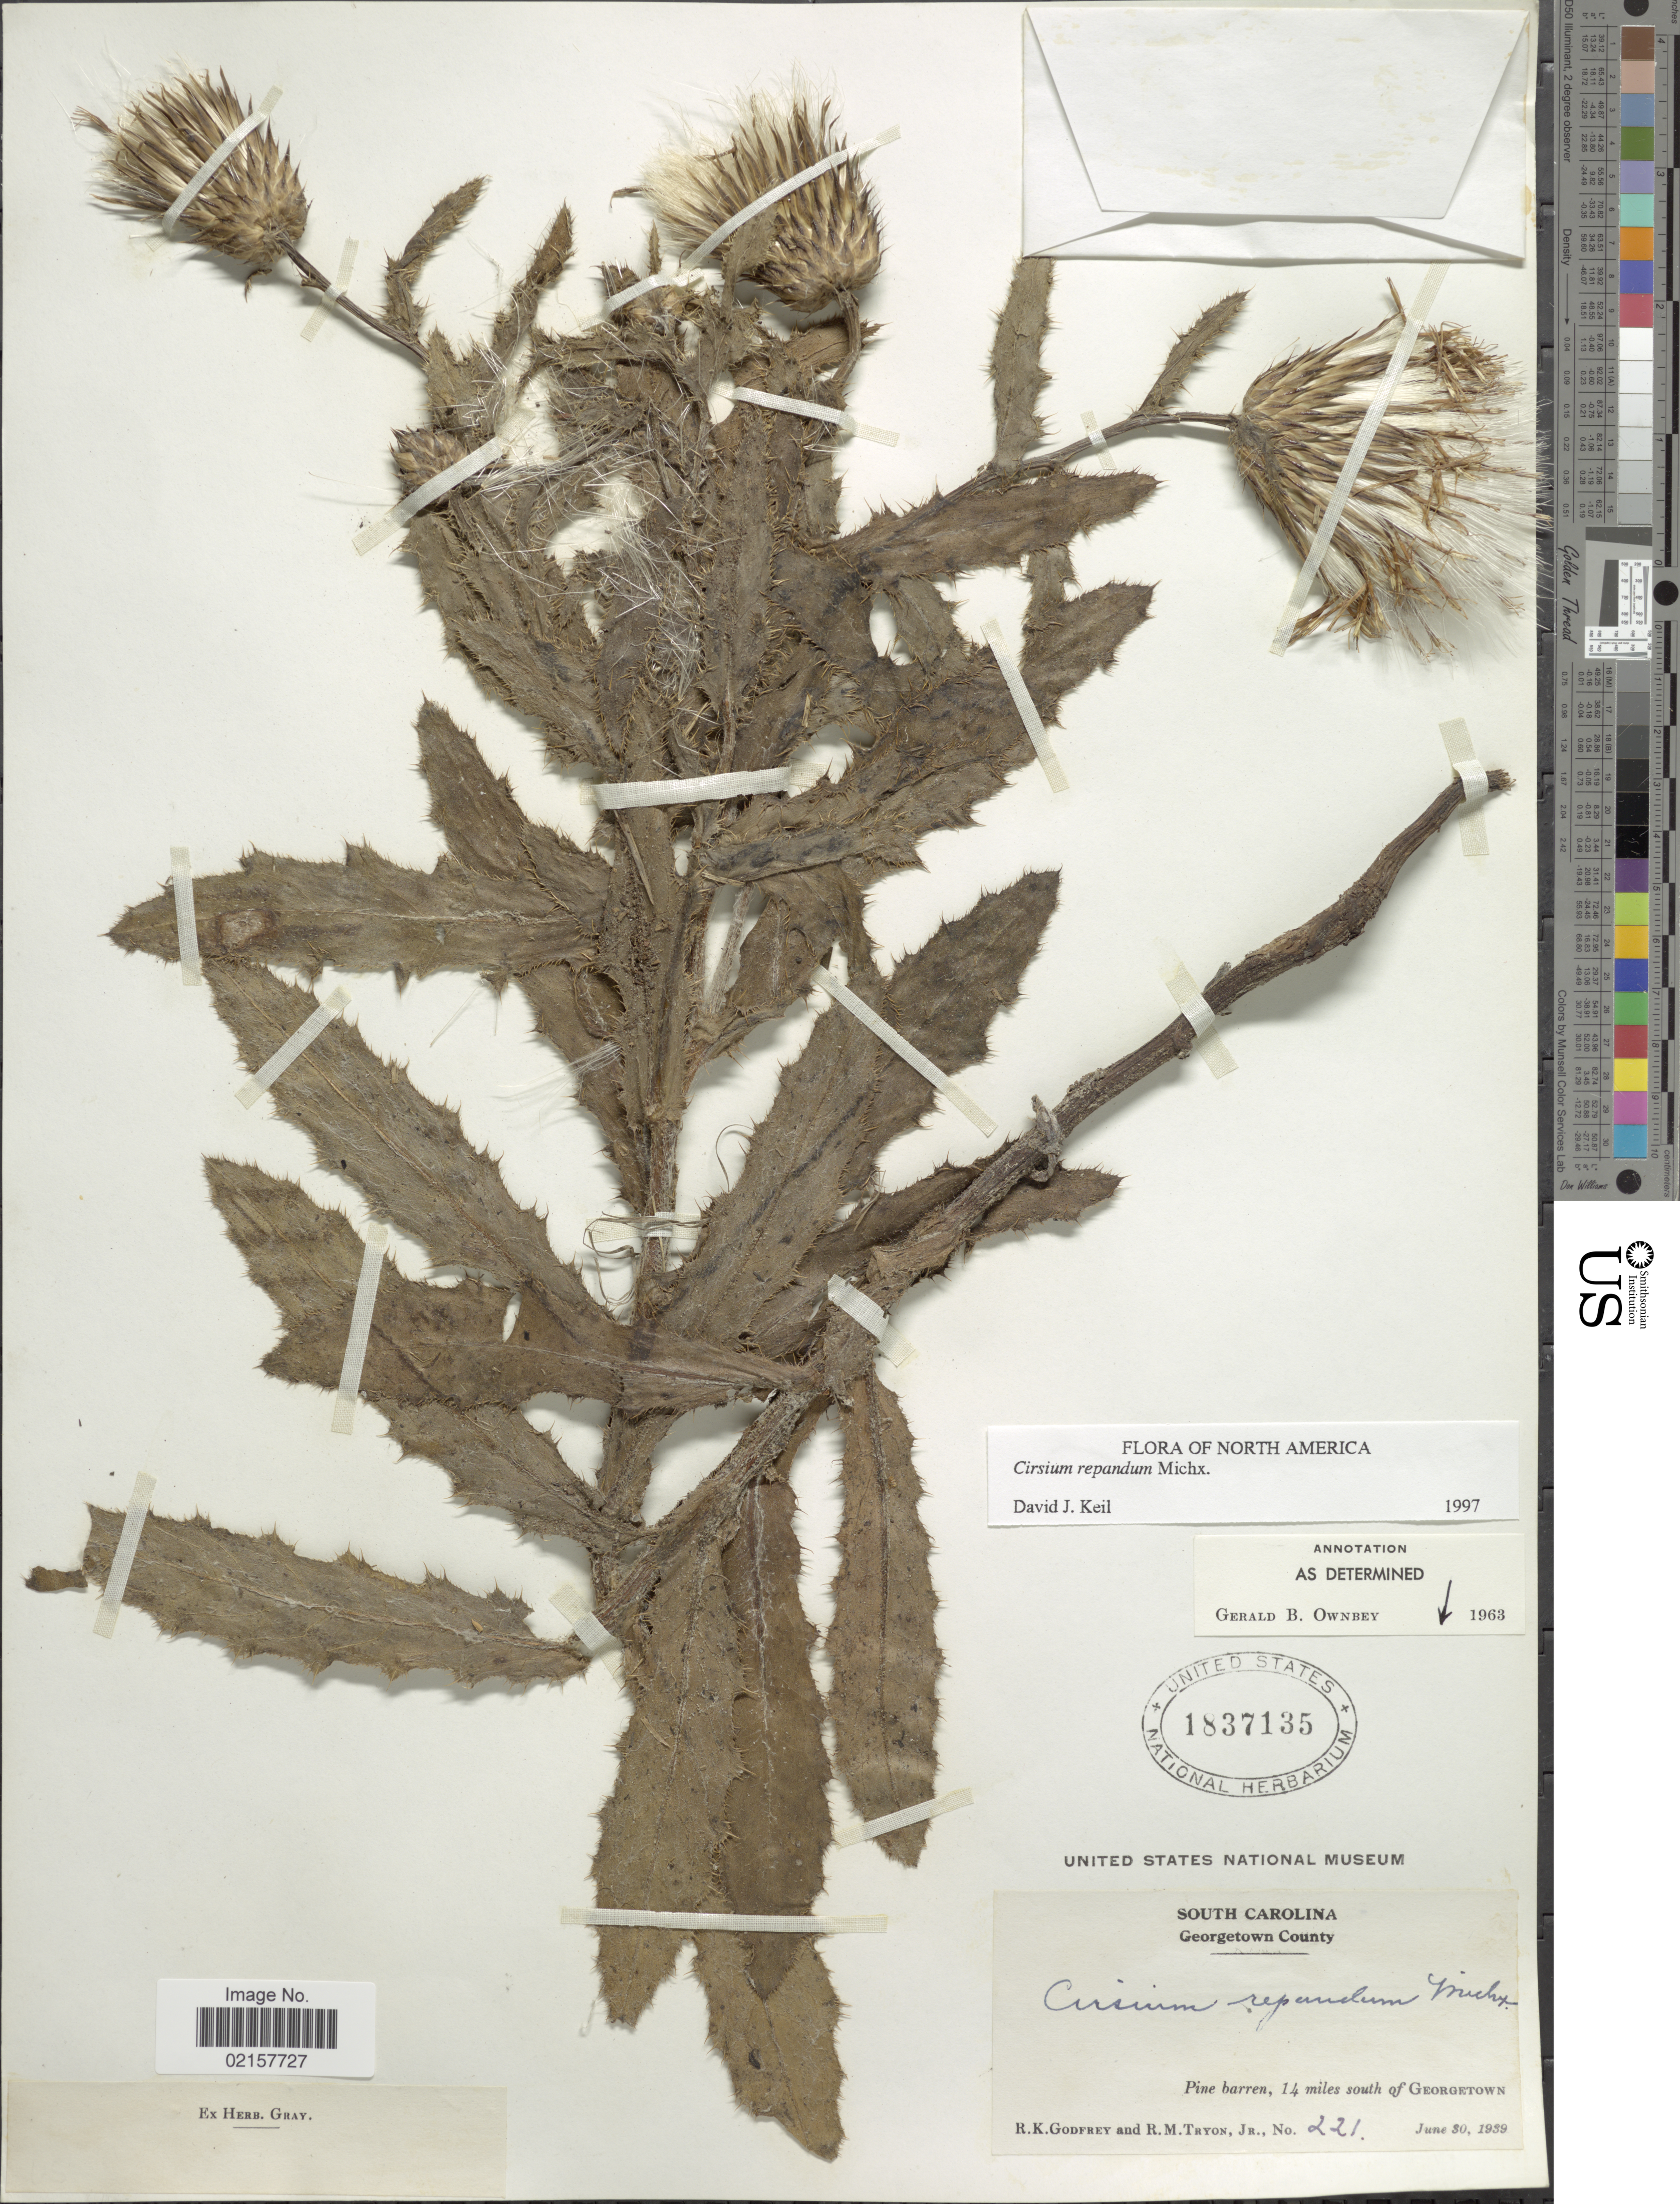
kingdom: Plantae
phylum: Tracheophyta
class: Magnoliopsida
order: Asterales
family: Asteraceae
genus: Cirsium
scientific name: Cirsium repandum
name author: Michx.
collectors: R. K. Godfrey & R. M. Tryon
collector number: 221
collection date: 1939-06-30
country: United States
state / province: South Carolina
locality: Georgetown County, Pine barren, 14 miles south of Georgetown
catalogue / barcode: US 1837135